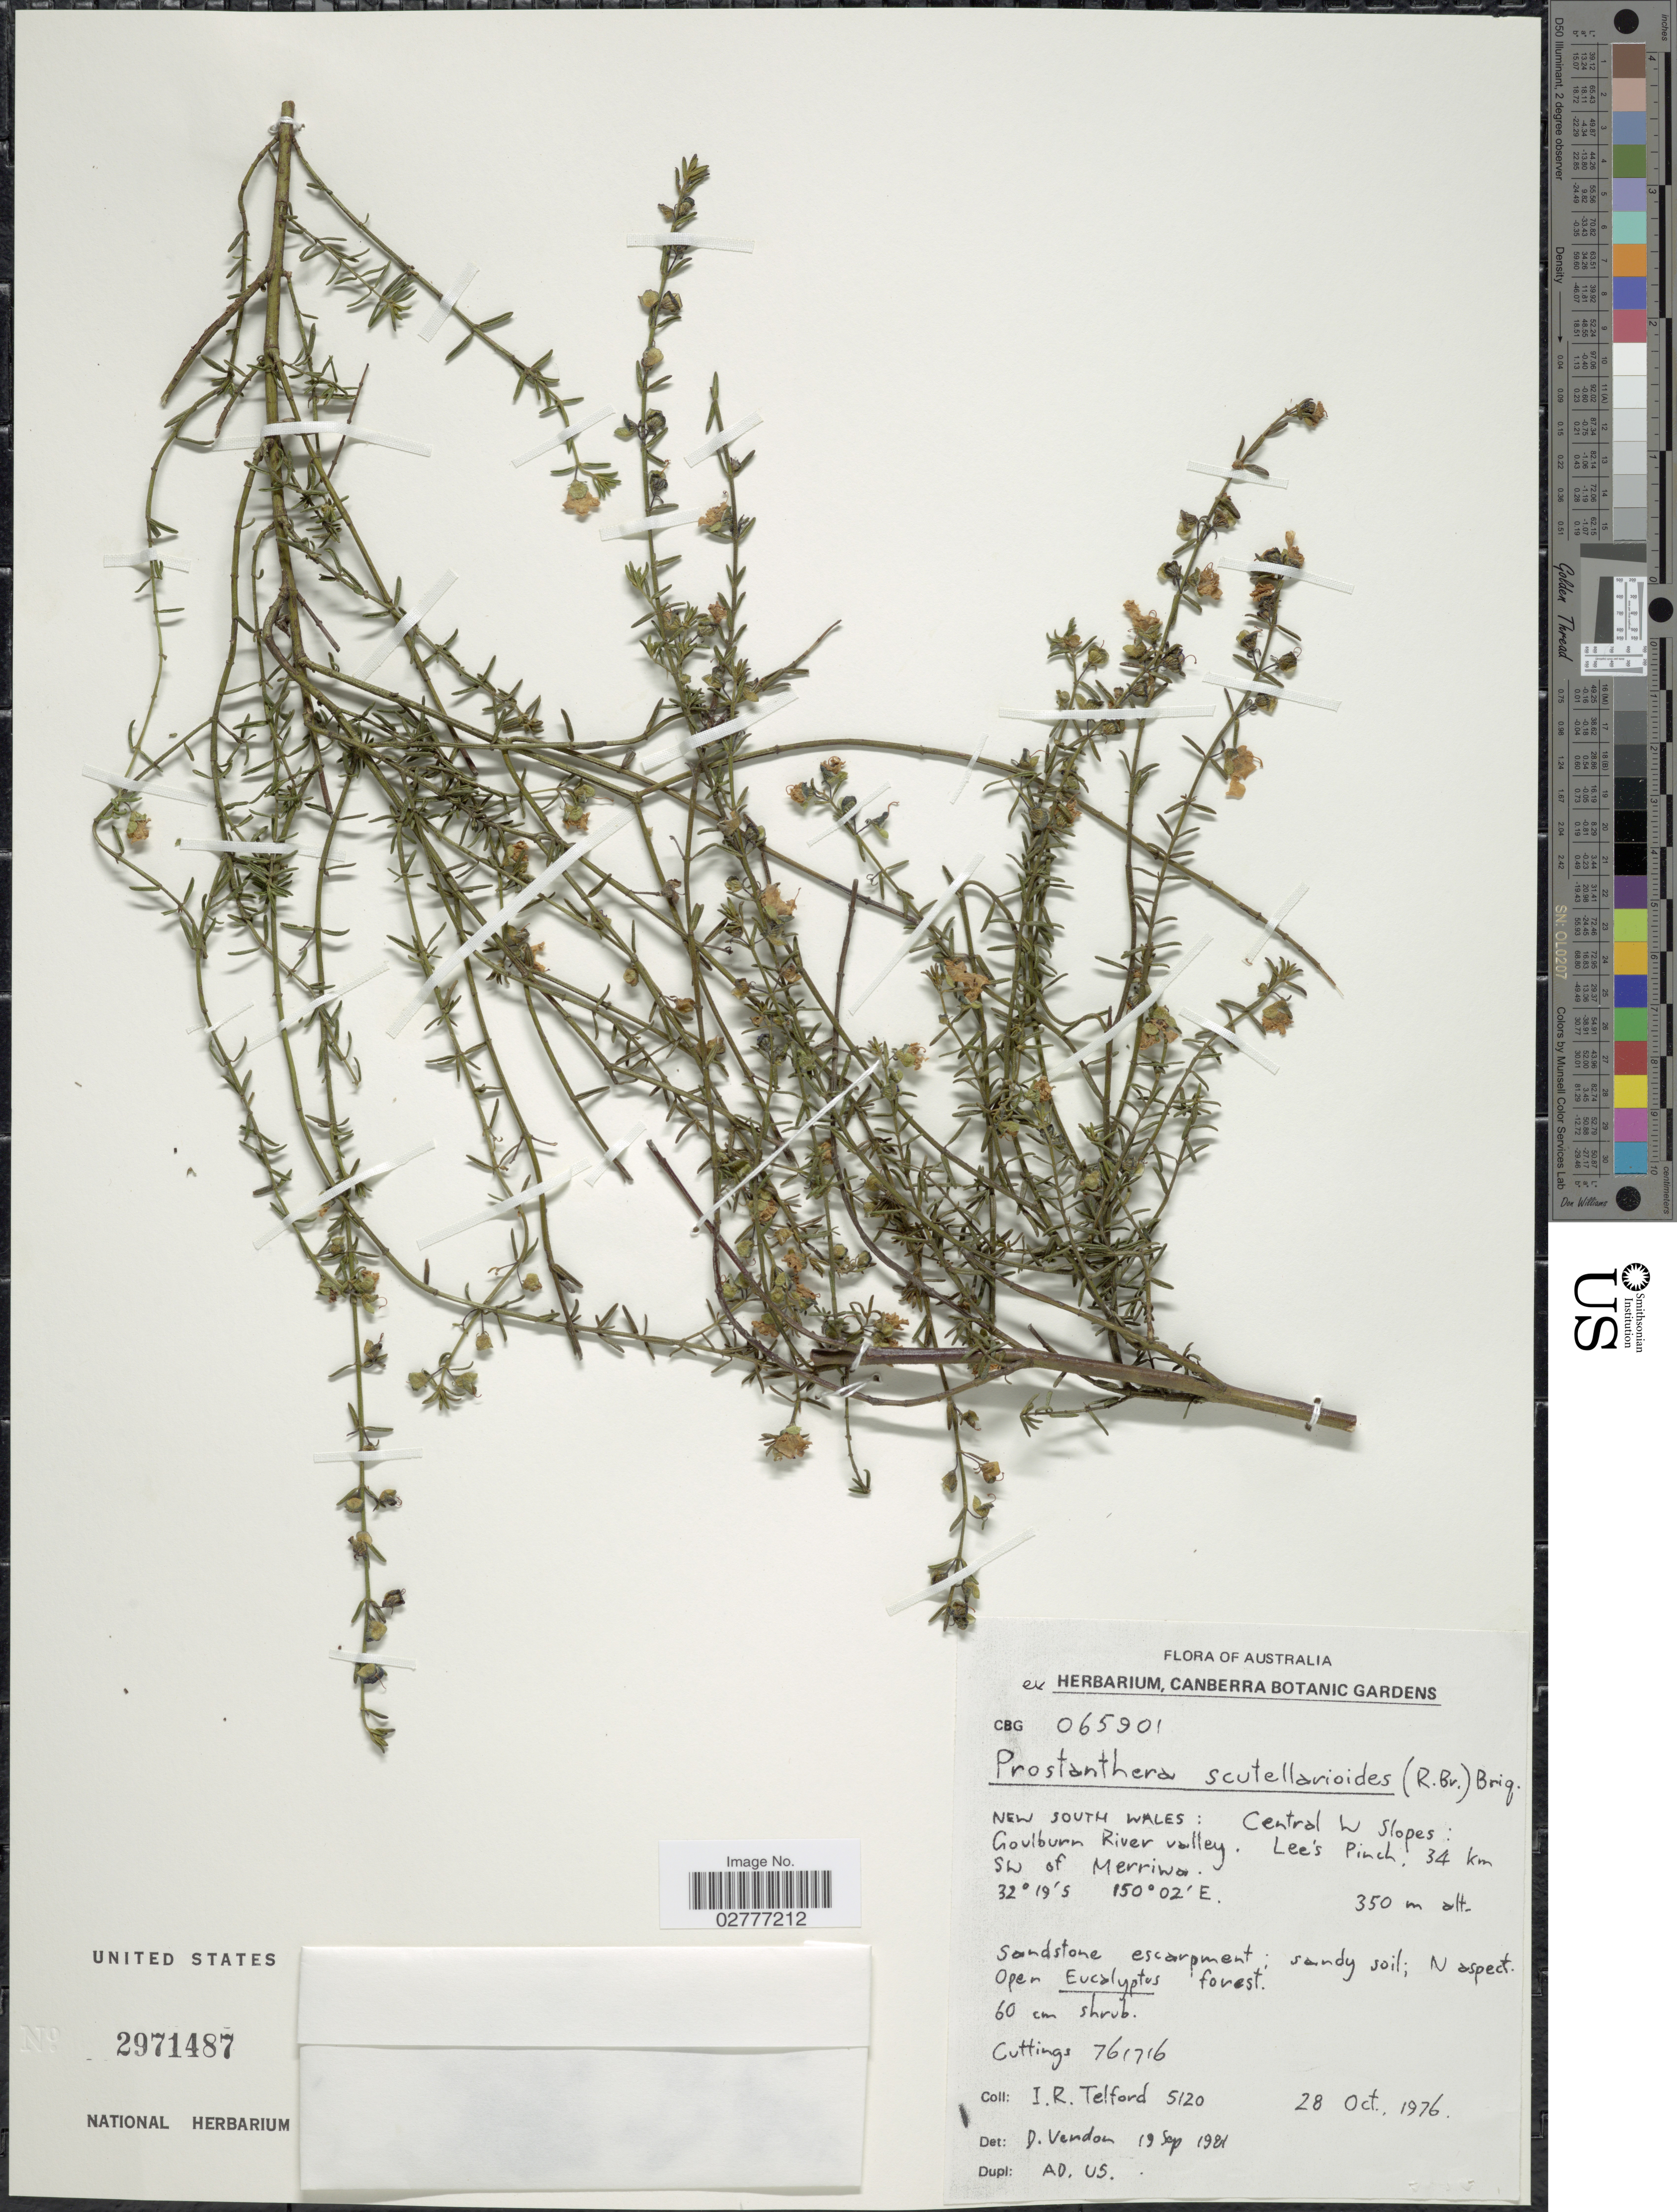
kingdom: Plantae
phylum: Tracheophyta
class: Magnoliopsida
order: Lamiales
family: Lamiaceae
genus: Prostanthera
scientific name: Prostanthera scutellarioides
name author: (R. Br.) Druce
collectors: I. R. Telford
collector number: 5120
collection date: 1976-10-28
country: Australia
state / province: New South Wales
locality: Central W. slopes: Goulburn River valley. Lee's Pinch, 34 km SW of Merriwa.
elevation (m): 350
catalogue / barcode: US 2971487